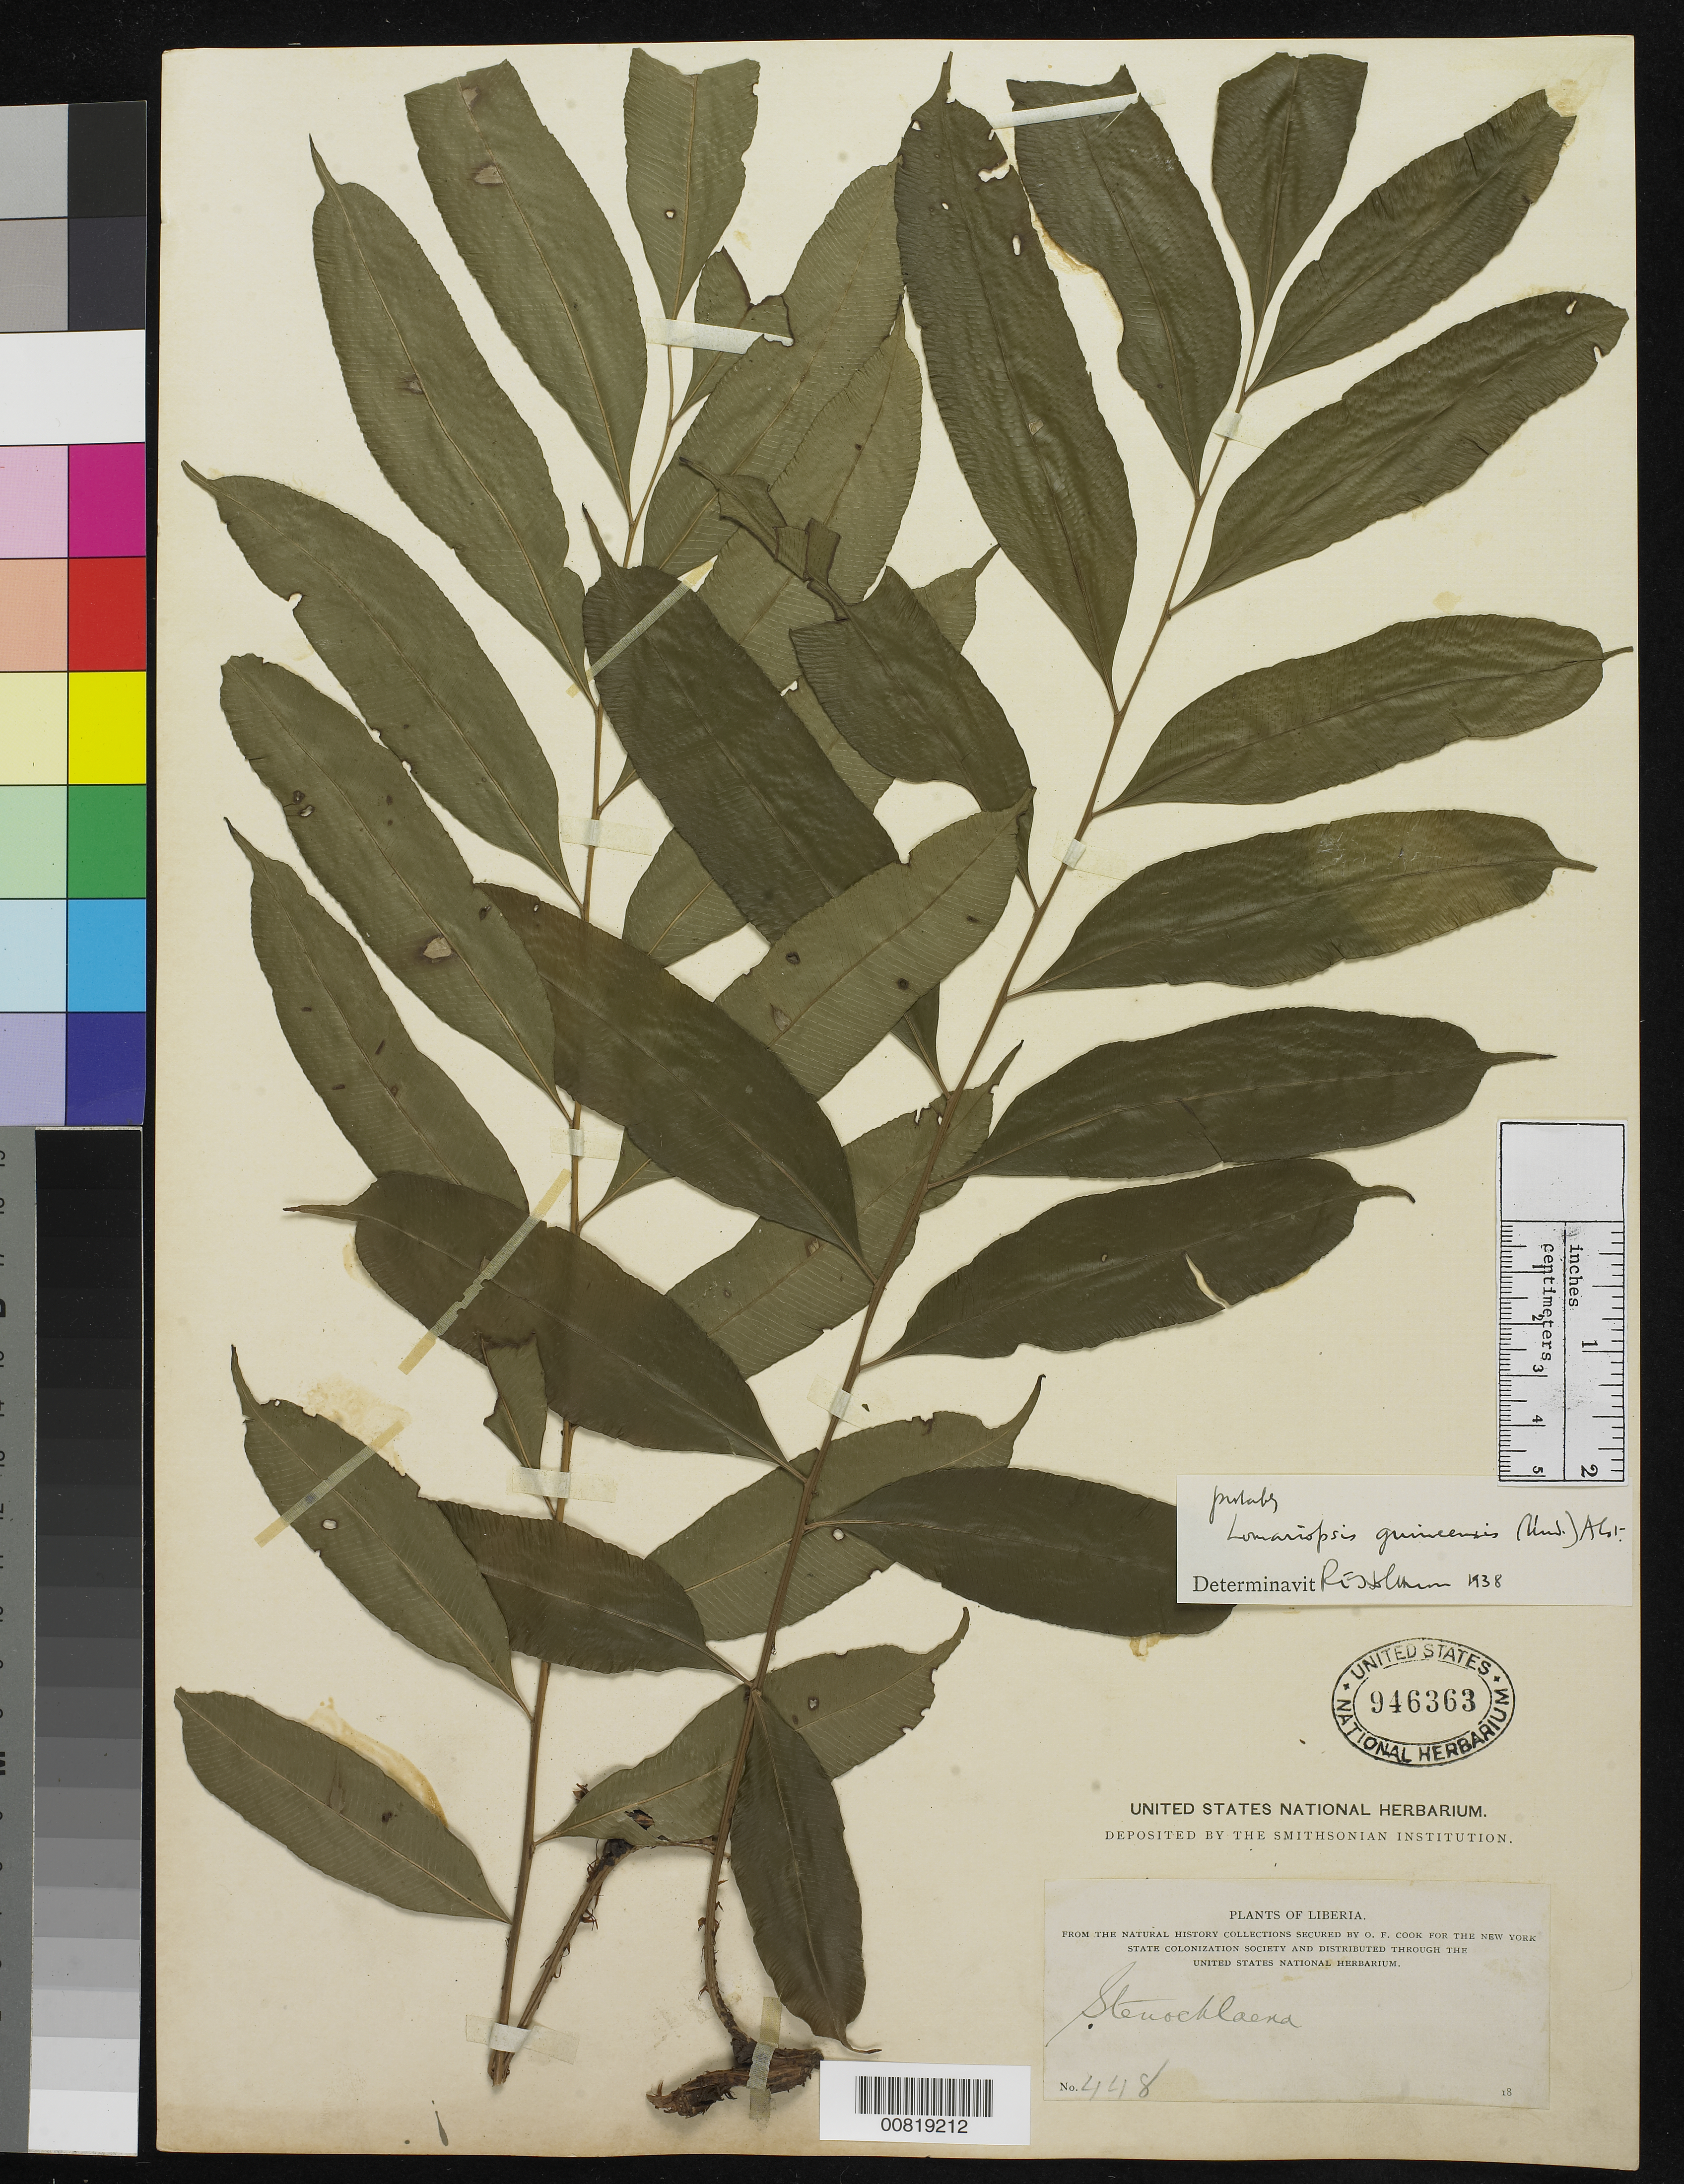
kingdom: Plantae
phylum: Tracheophyta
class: Polypodiopsida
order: Polypodiales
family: Lomariopsidaceae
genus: Lomariopsis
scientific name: Lomariopsis guineensis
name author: Holttum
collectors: O. F. Cook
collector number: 448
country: Liberia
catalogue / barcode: US 946363